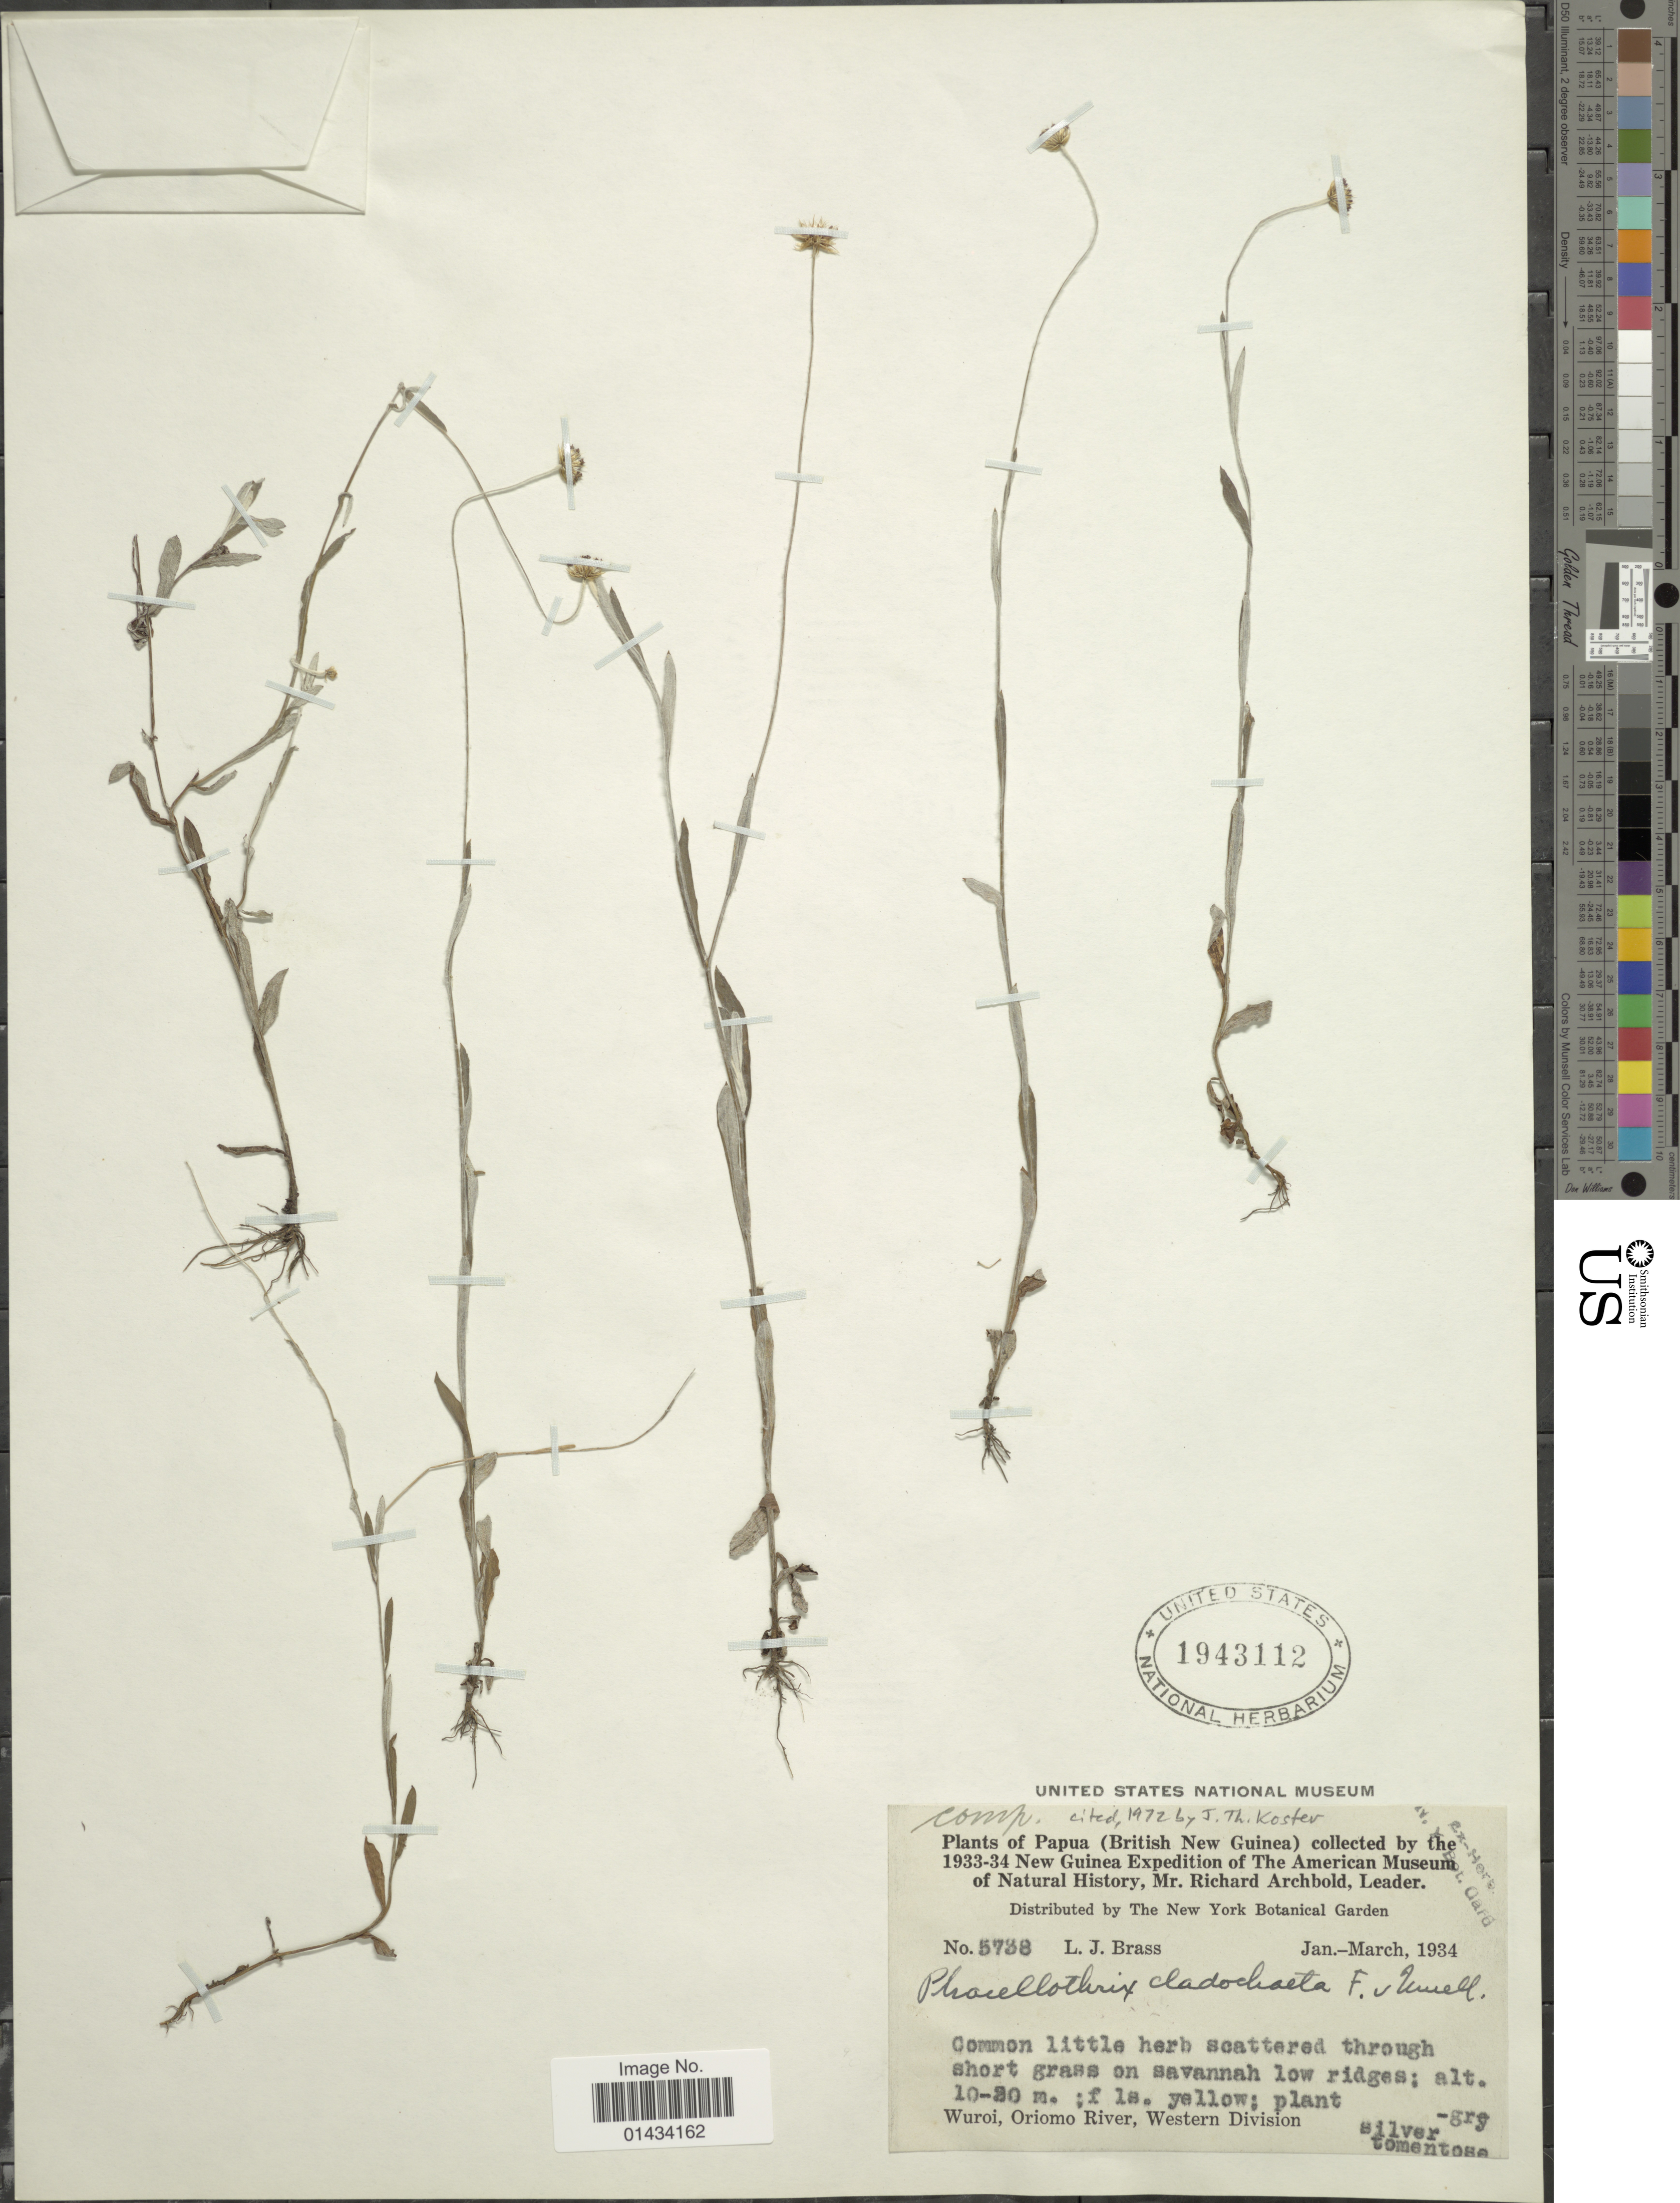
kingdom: Plantae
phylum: Tracheophyta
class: Magnoliopsida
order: Asterales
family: Asteraceae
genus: Phacellothrix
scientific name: Phacellothrix cladochaeta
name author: F. Muell.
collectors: L. J. Brass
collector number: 5738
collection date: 1934-01/1934-03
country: Papua New Guinea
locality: Wuroi, Oriomo River, Western Division, common little herb scattered through short grass on savannah low ridges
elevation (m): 10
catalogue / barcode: US 1943112